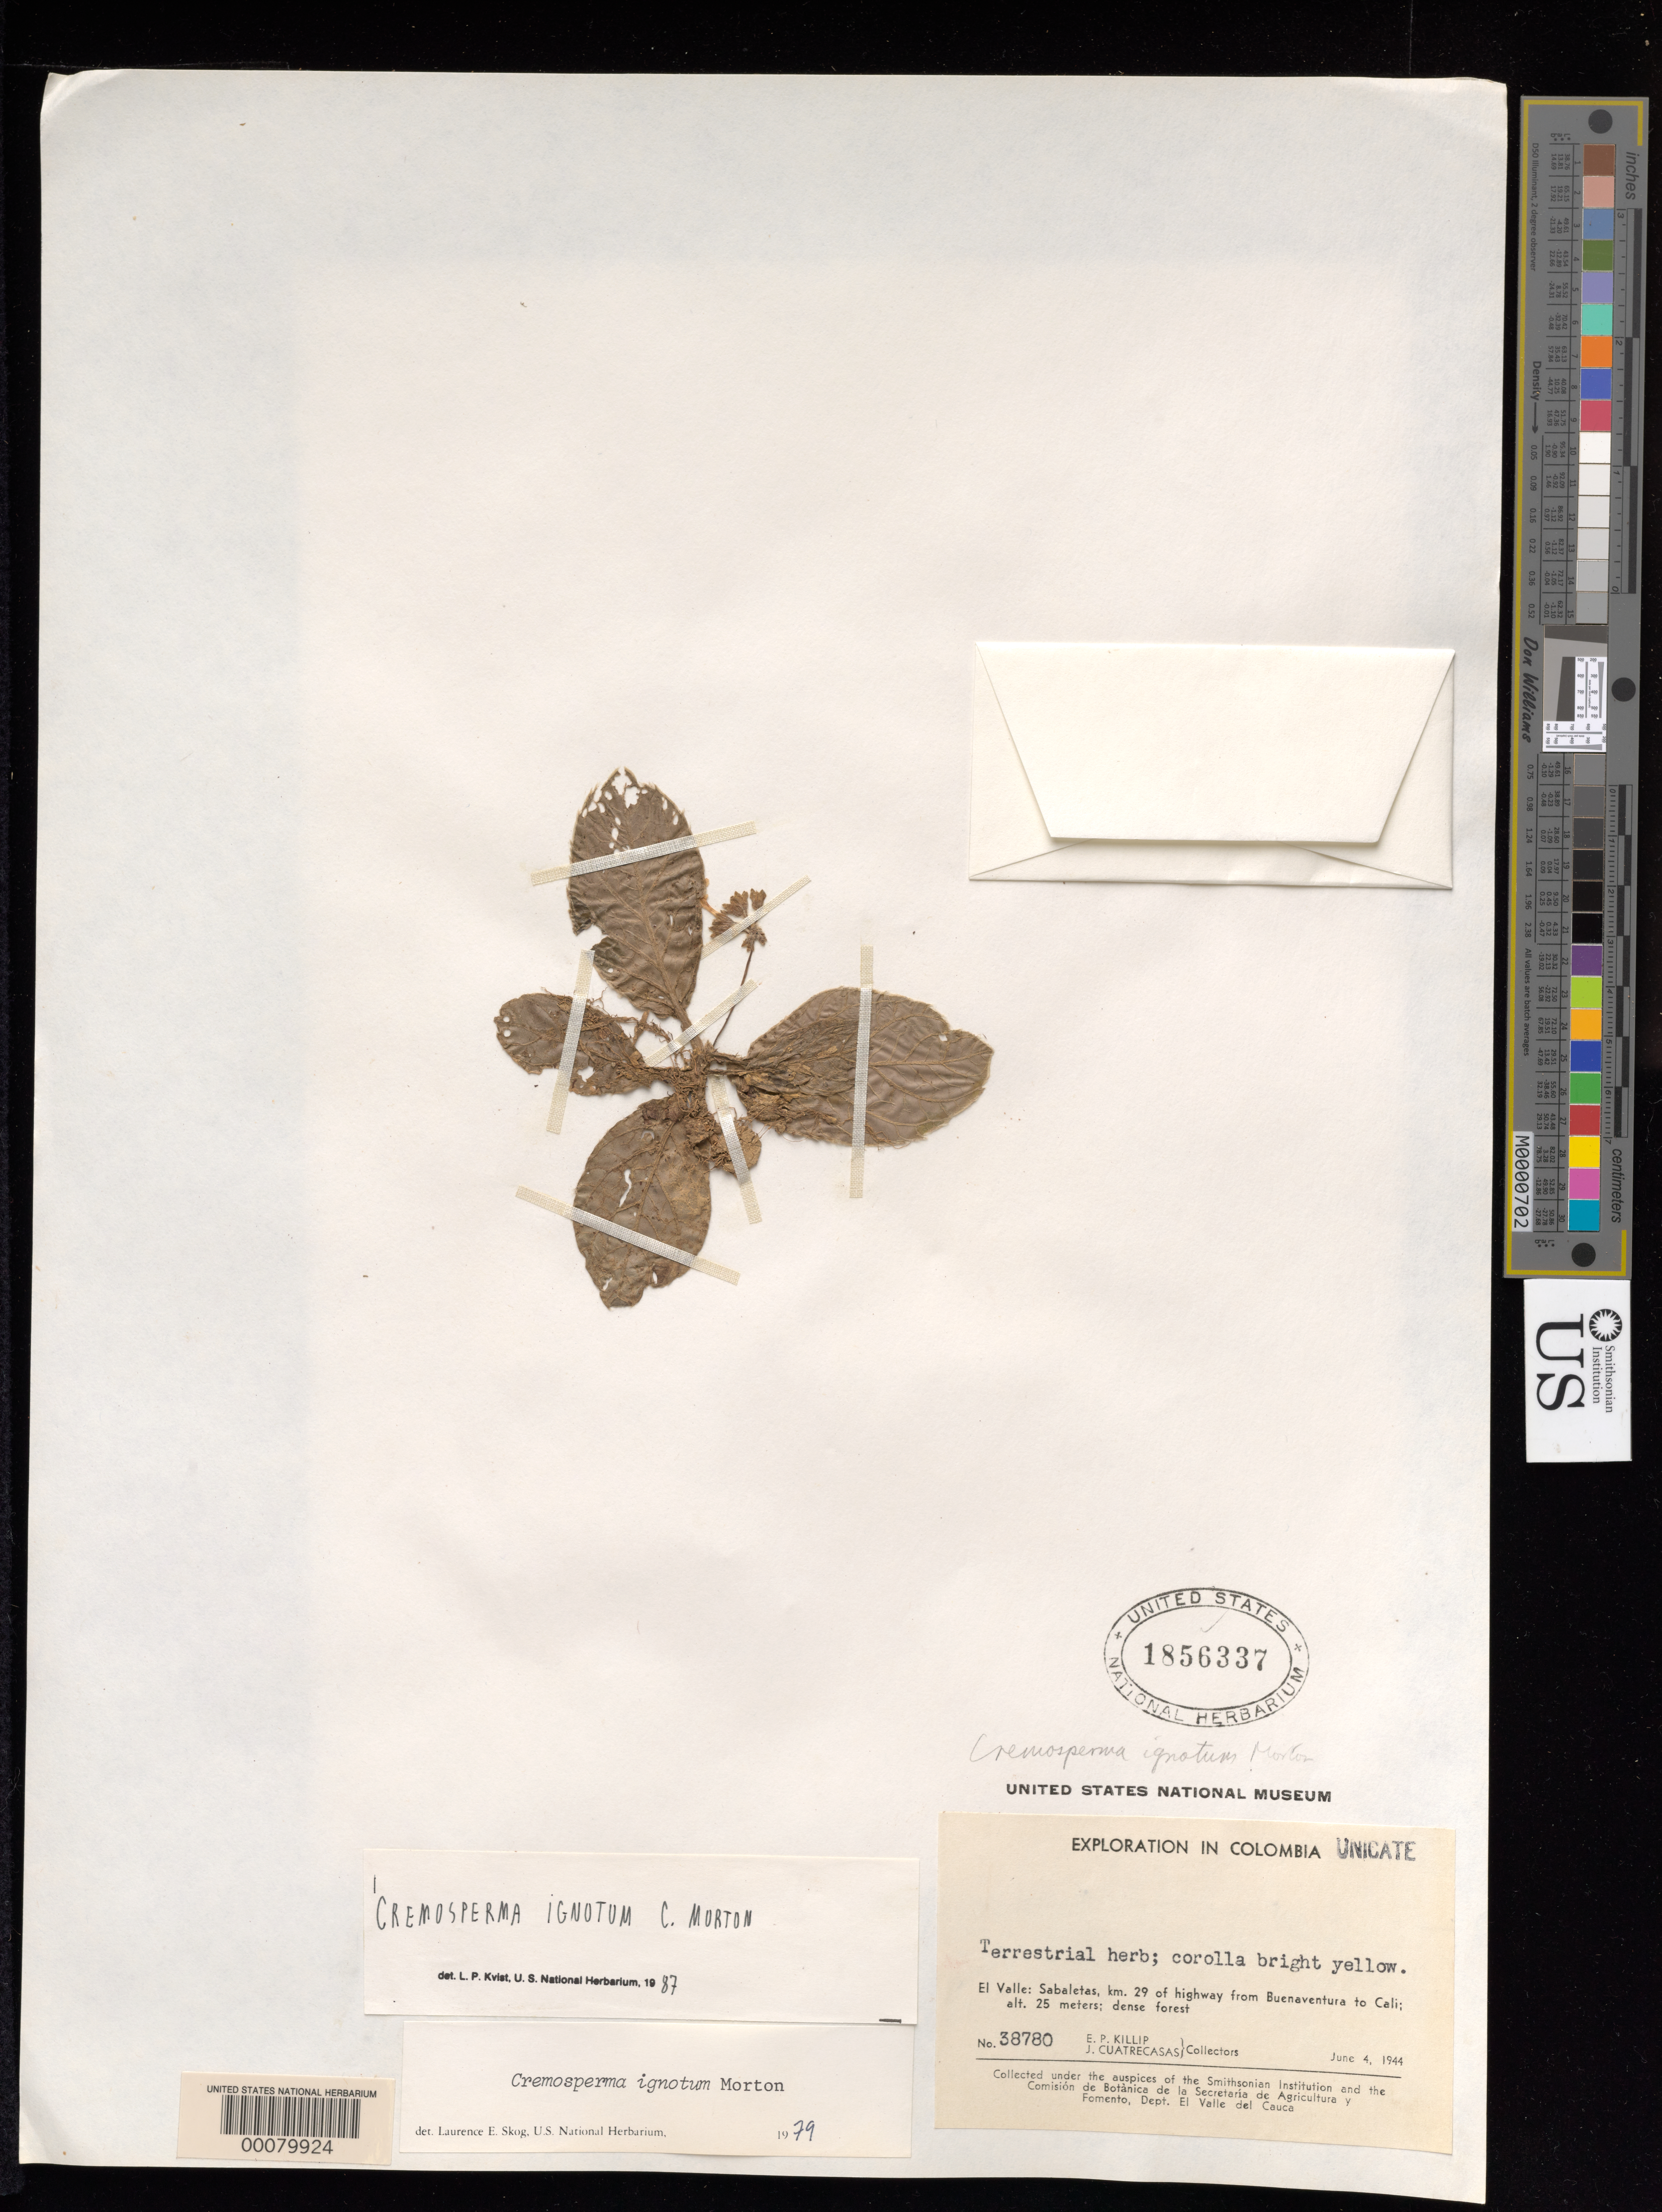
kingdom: Plantae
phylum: Tracheophyta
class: Magnoliopsida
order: Lamiales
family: Gesneriaceae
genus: Cremosperma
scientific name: Cremosperma ignotum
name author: C.V. Morton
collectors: E. P. Killip & J. Cuatrecasas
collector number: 38780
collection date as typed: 04 Jun 1944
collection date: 1944-06-04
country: Colombia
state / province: Valle del Cauca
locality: Sabaletas, km 29 of highway from Buenaventura to Cali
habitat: Dense forest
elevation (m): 25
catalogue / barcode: US 1856337